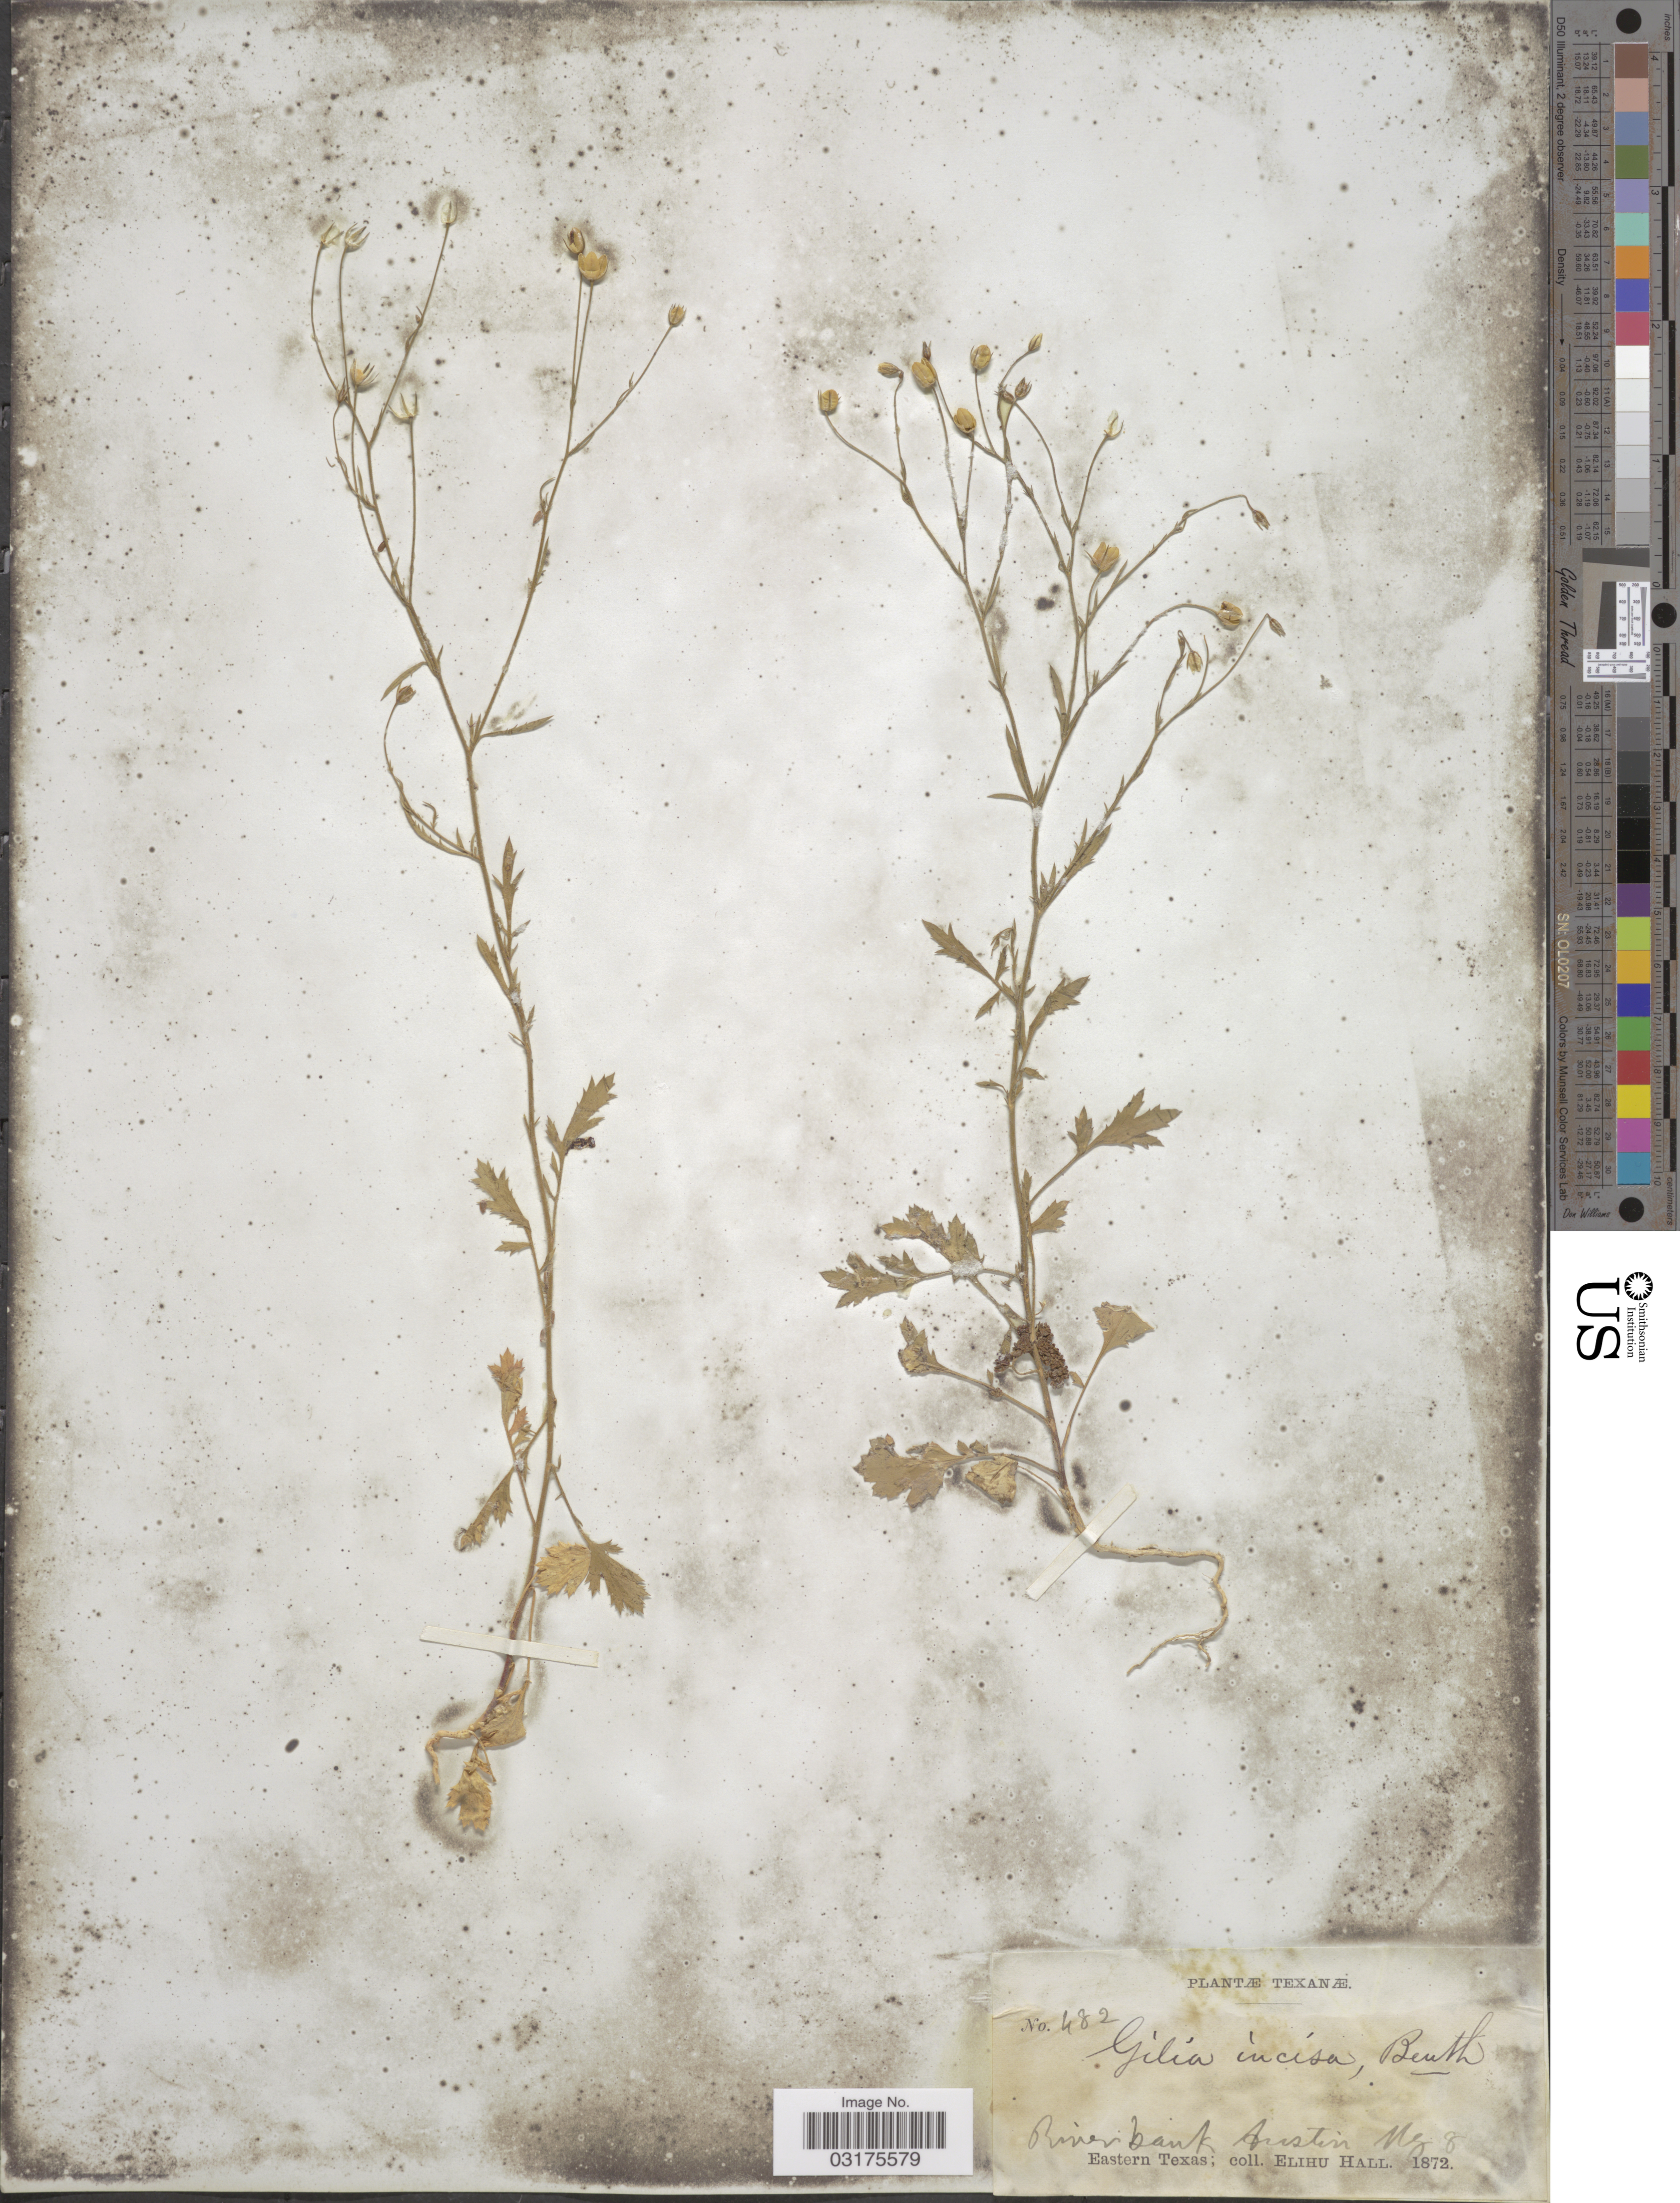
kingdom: Plantae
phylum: Tracheophyta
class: Magnoliopsida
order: Ericales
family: Polemoniaceae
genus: Gilia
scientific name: Gilia incisa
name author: Benth.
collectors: E. Hall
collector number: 482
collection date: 1872-05-08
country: United States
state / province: Texas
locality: River bank Austin, Eastern Texas.